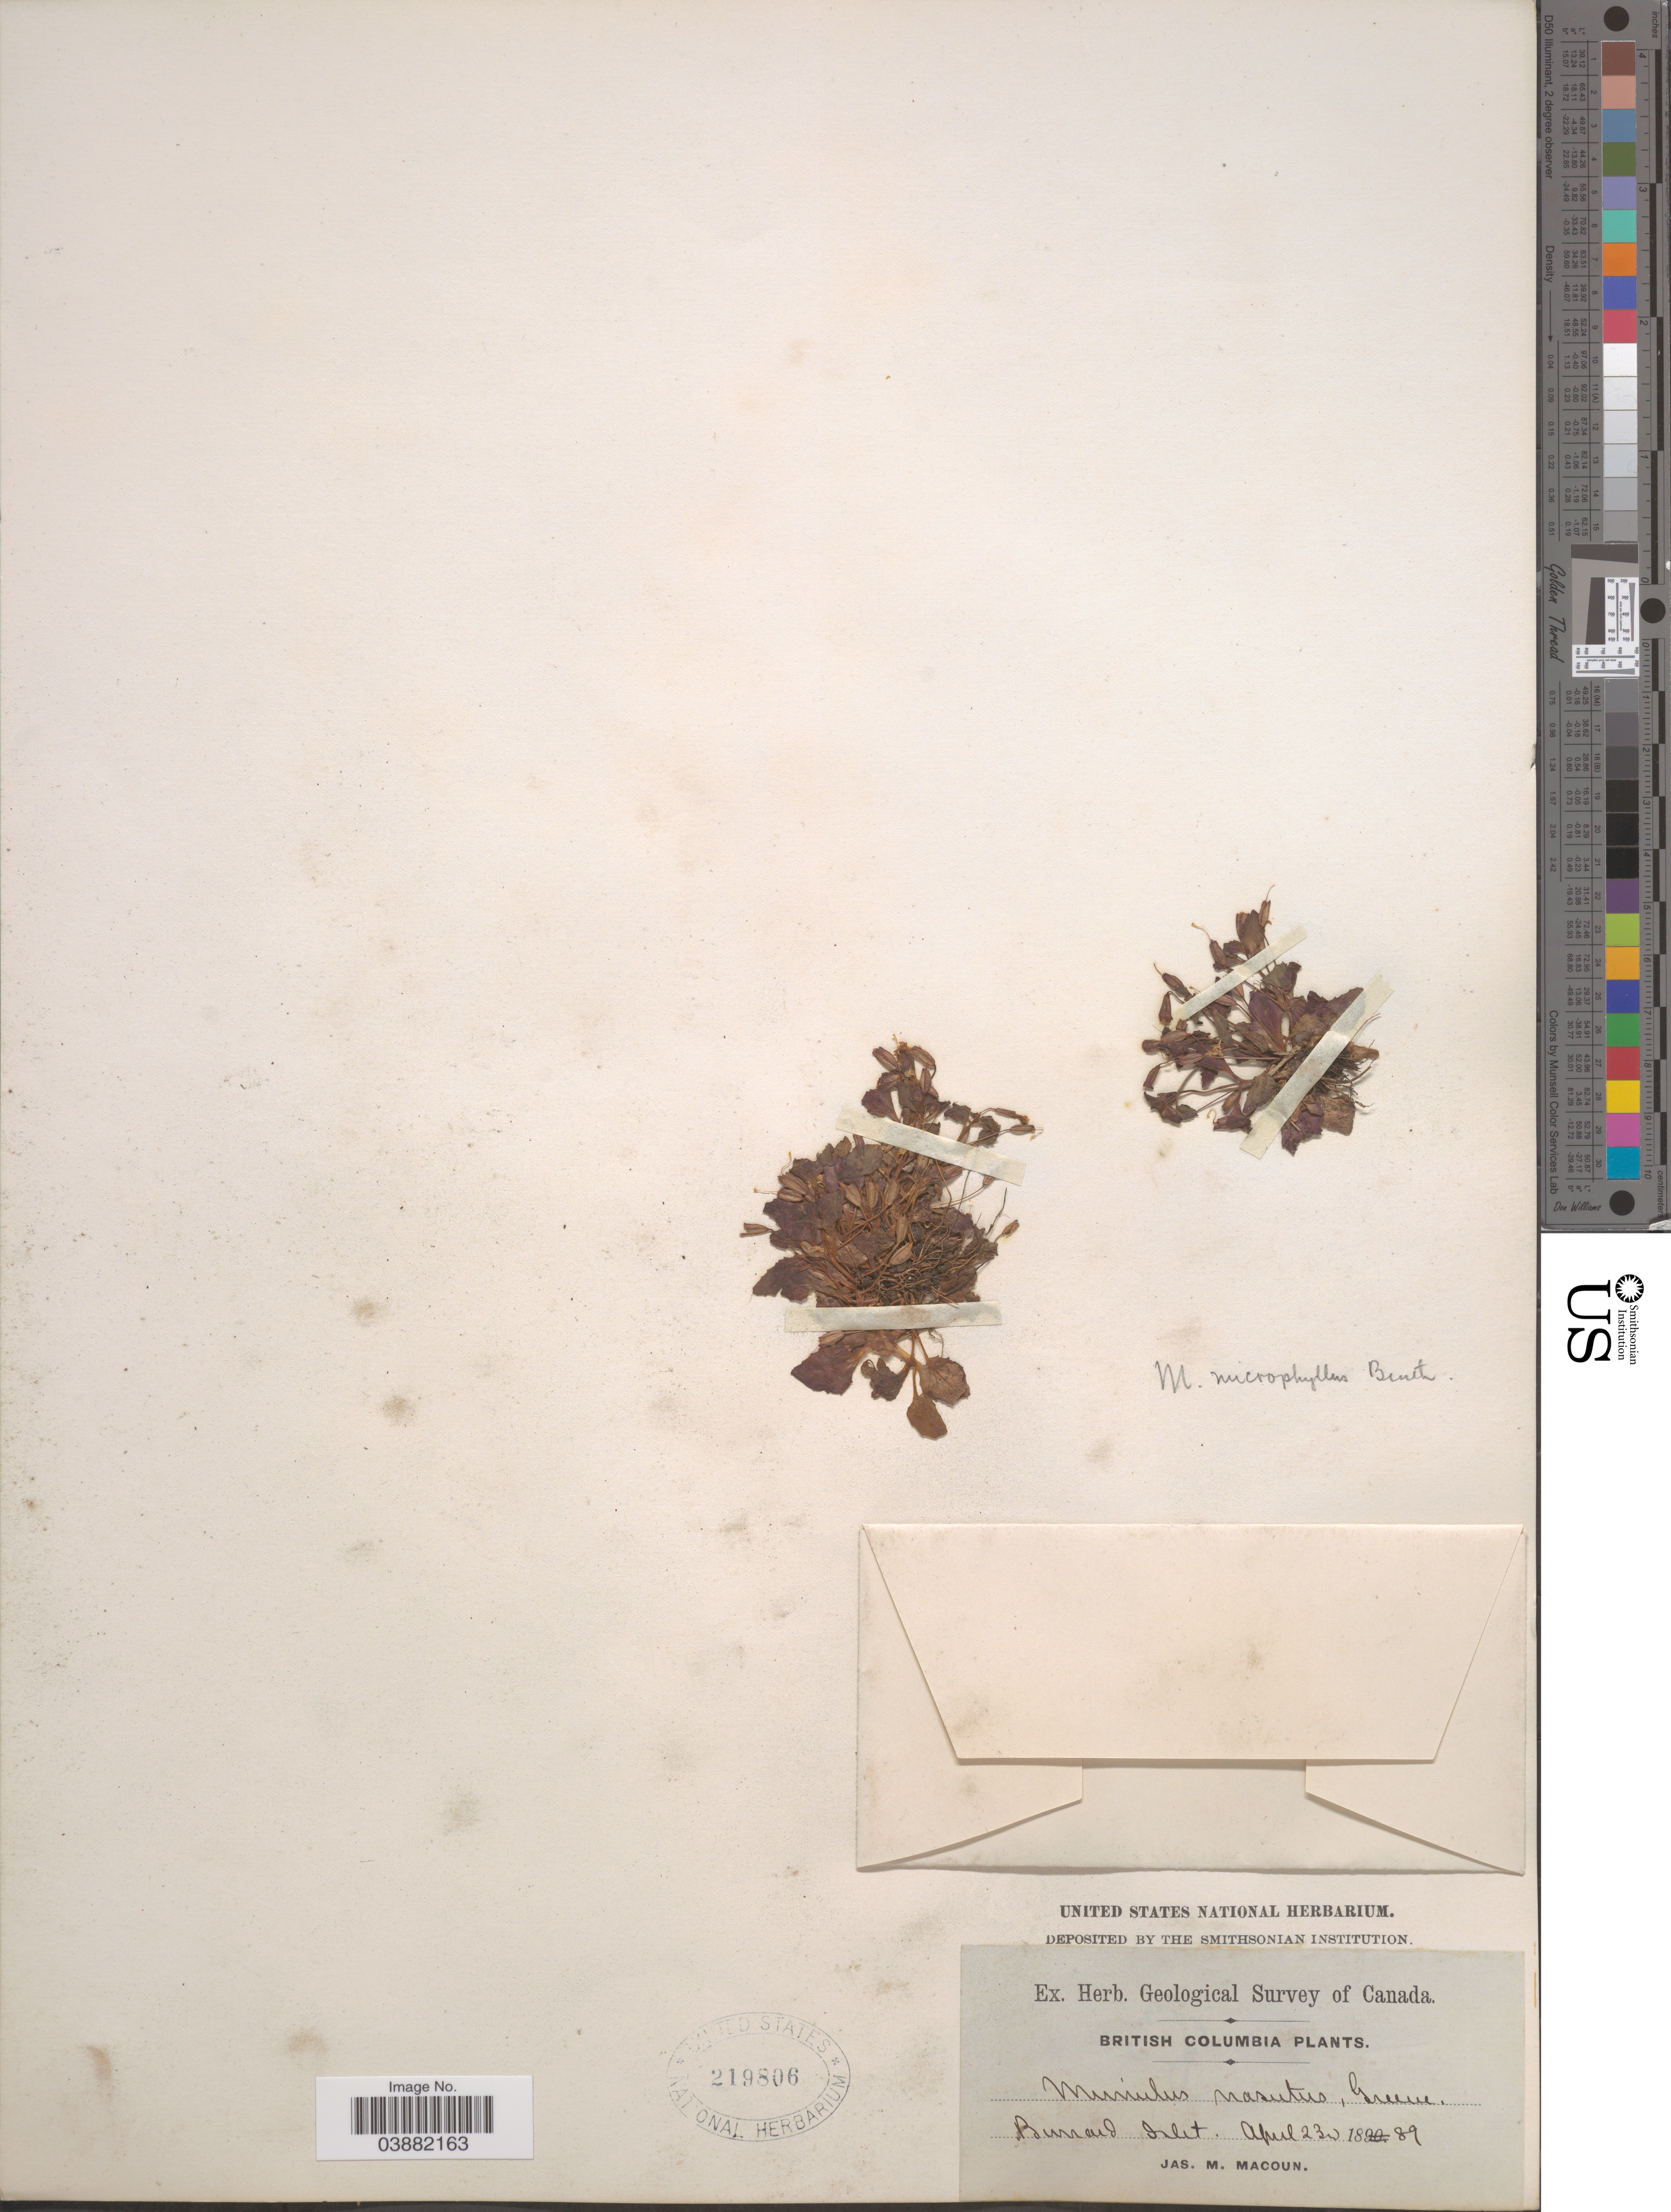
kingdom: Plantae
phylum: Tracheophyta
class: Magnoliopsida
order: Lamiales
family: Phrymaceae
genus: Mimulus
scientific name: Mimulus microphyllus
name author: Benth.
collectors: J. M. Macoun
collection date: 1889-04-23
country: Canada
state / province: British Columbia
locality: Burrard Islet.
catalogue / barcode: US 219806